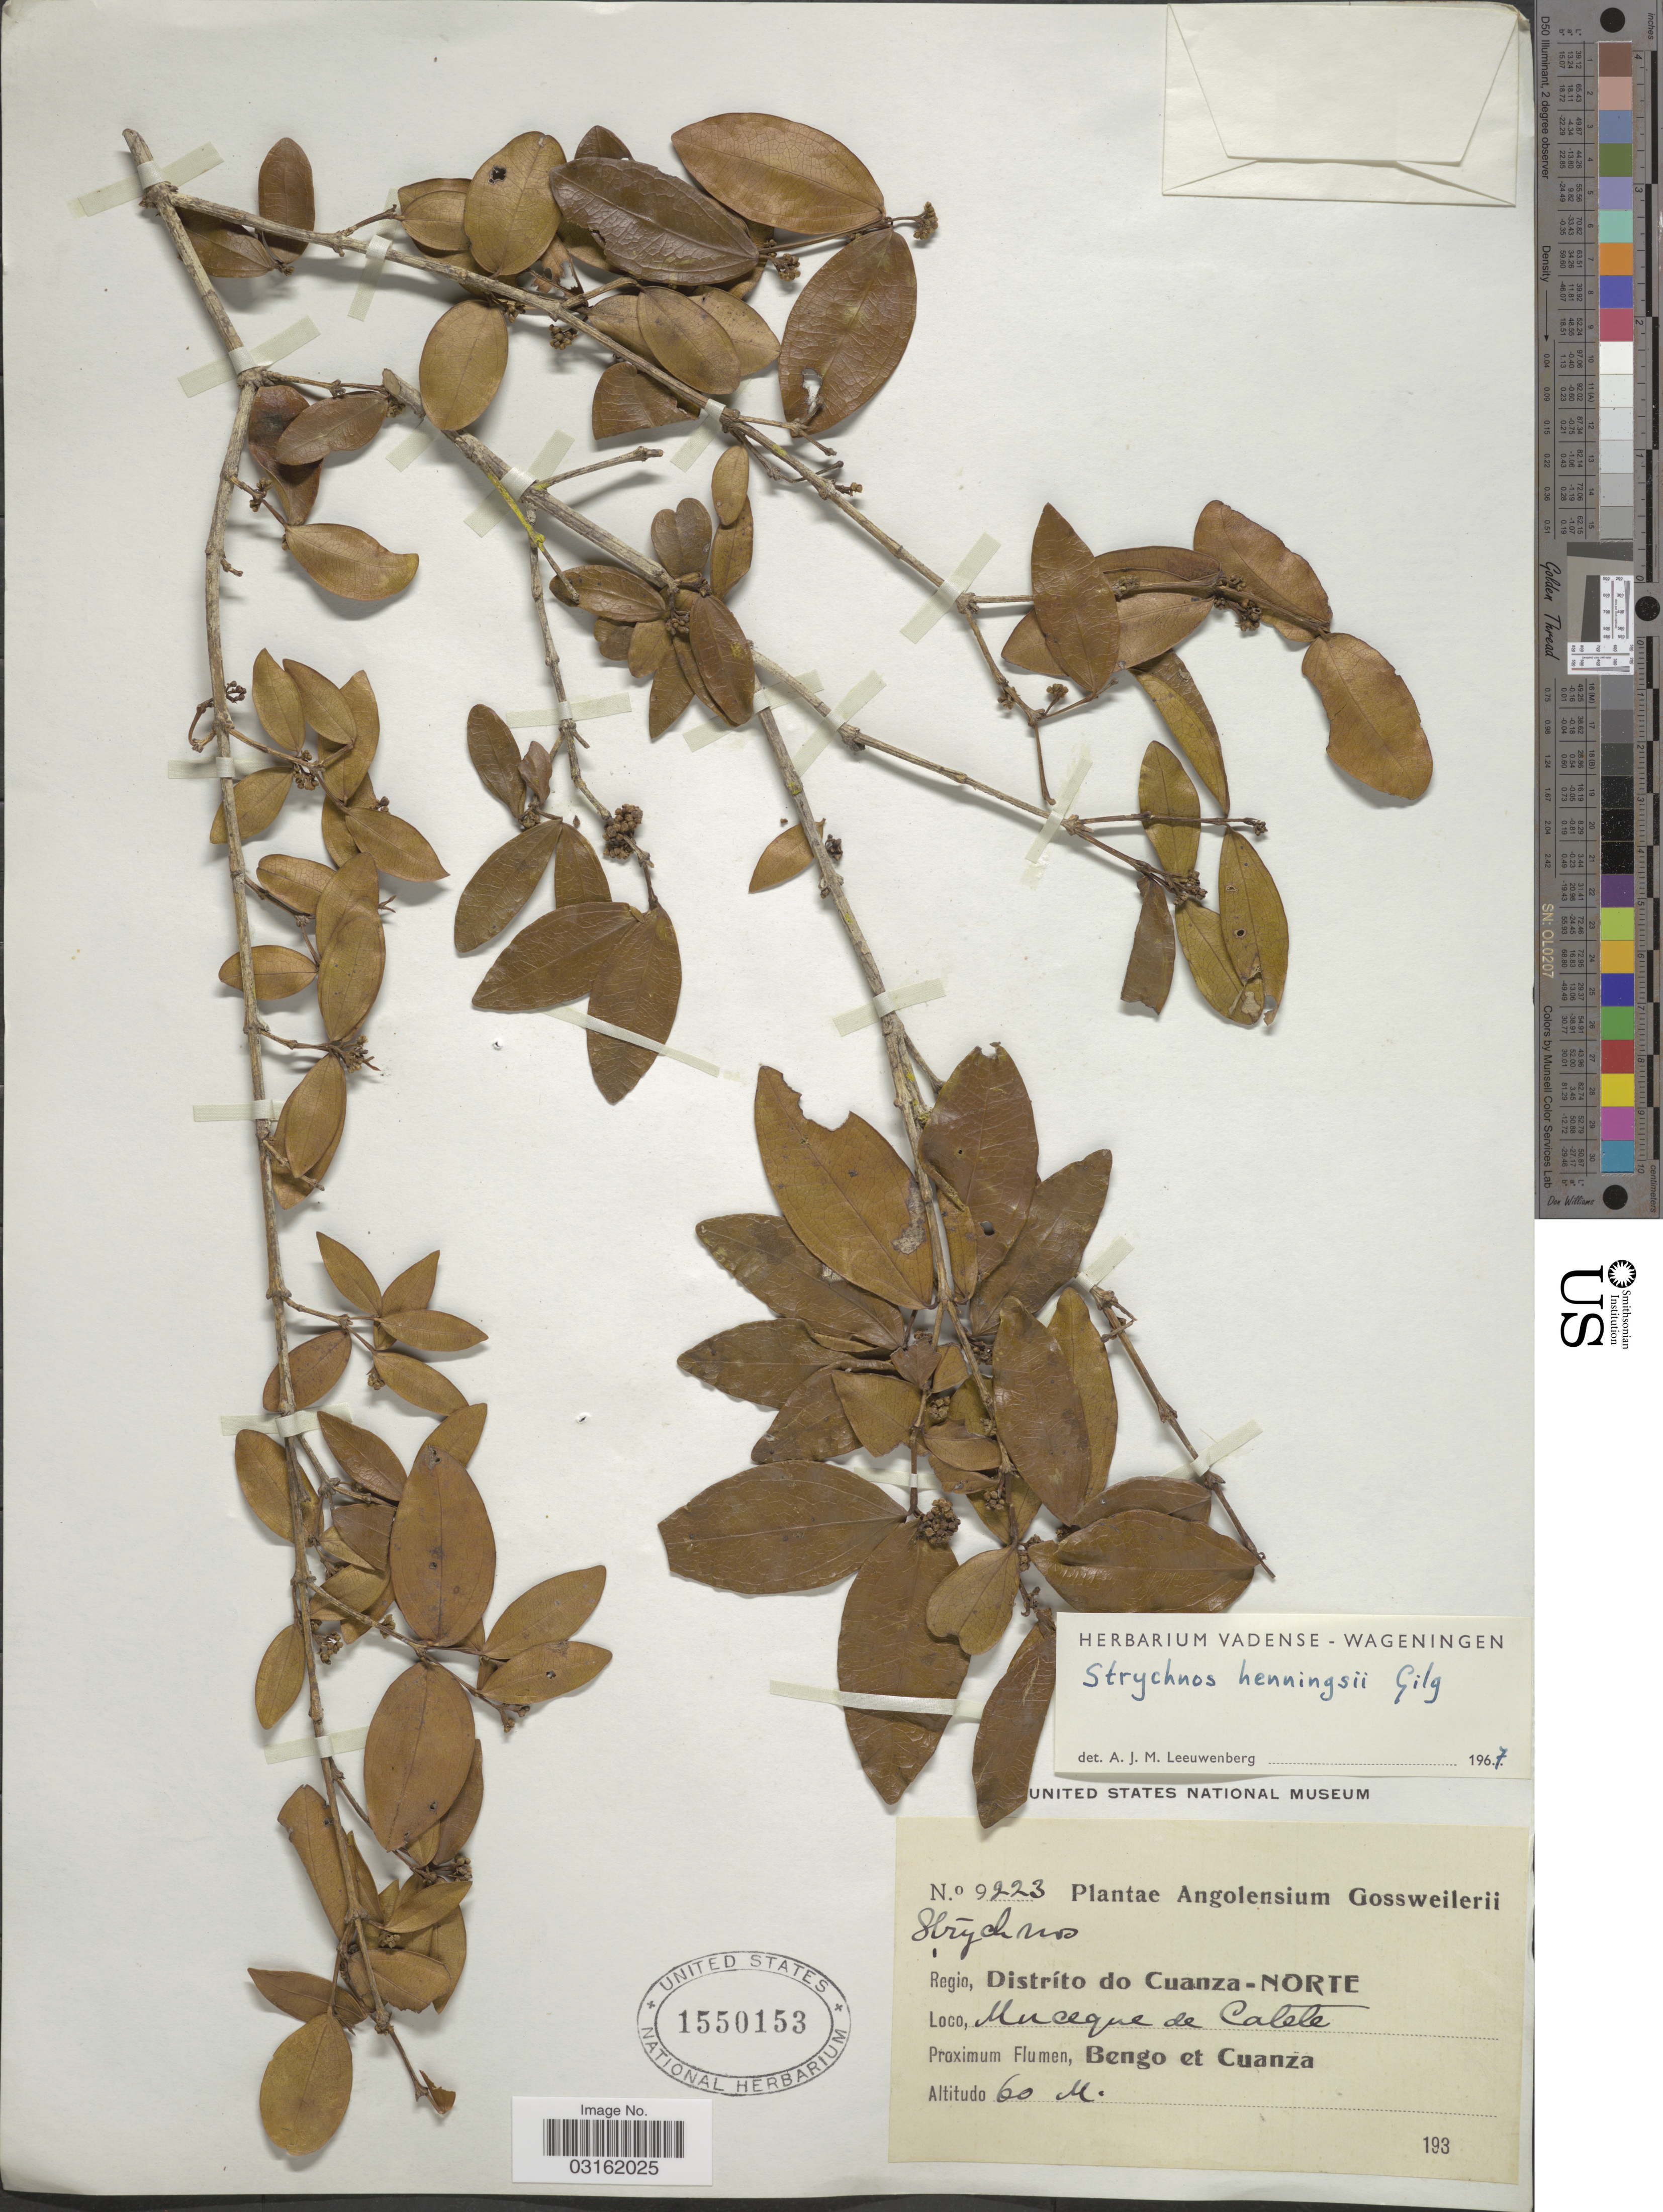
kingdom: Plantae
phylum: Tracheophyta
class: Magnoliopsida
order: Gentianales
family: Loganiaceae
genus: Strychnos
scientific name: Strychnos henningsii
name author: Gilg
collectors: -. Gossweiler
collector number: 9223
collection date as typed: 193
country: Angola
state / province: Cuanza Norte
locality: Regio, Distríto do Cuanza-Norte, Muceque de Catete, Proximum Flumen, Bengo et Cuanza.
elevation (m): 60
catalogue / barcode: US 1550153